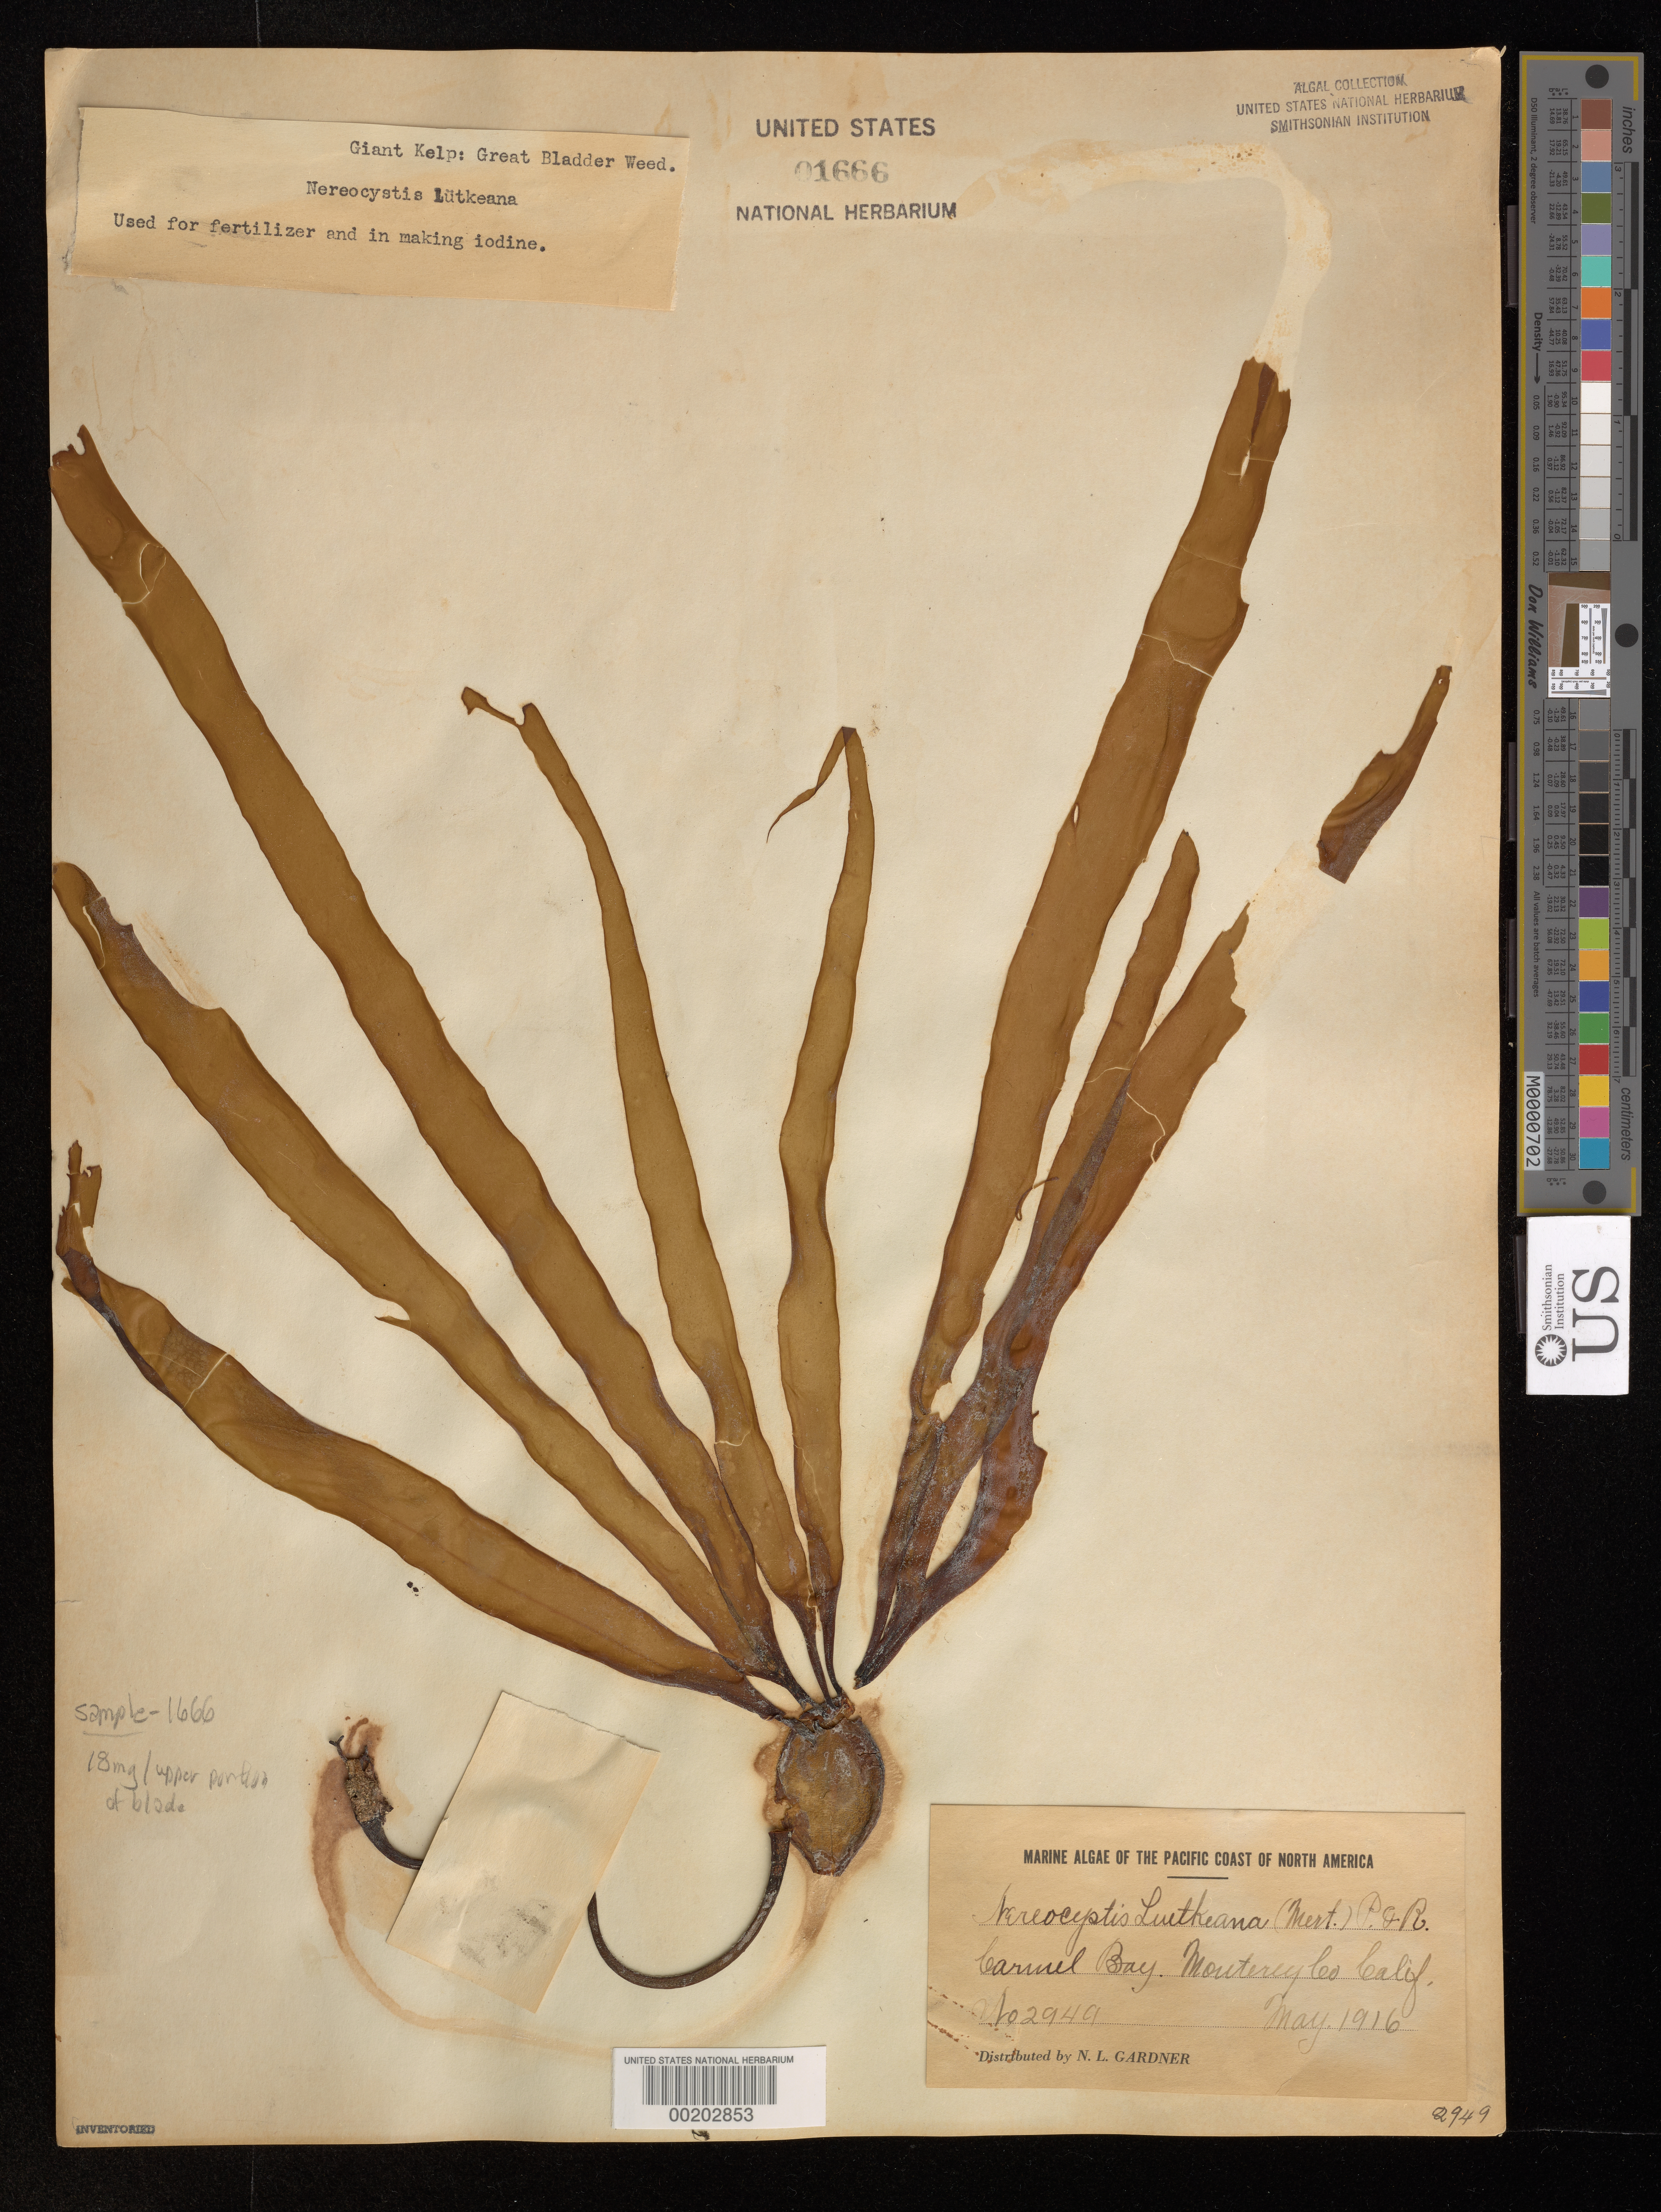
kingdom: Chromista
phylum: Ochrophyta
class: Phaeophyceae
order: Laminariales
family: Laminariaceae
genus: Nereocystis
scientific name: Nereocystis luetkeana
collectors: N. Gardner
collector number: NLG 2949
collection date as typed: May 1916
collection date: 1916-05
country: United States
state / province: California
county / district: Monterey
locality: Carmel Bay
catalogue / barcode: US 1666